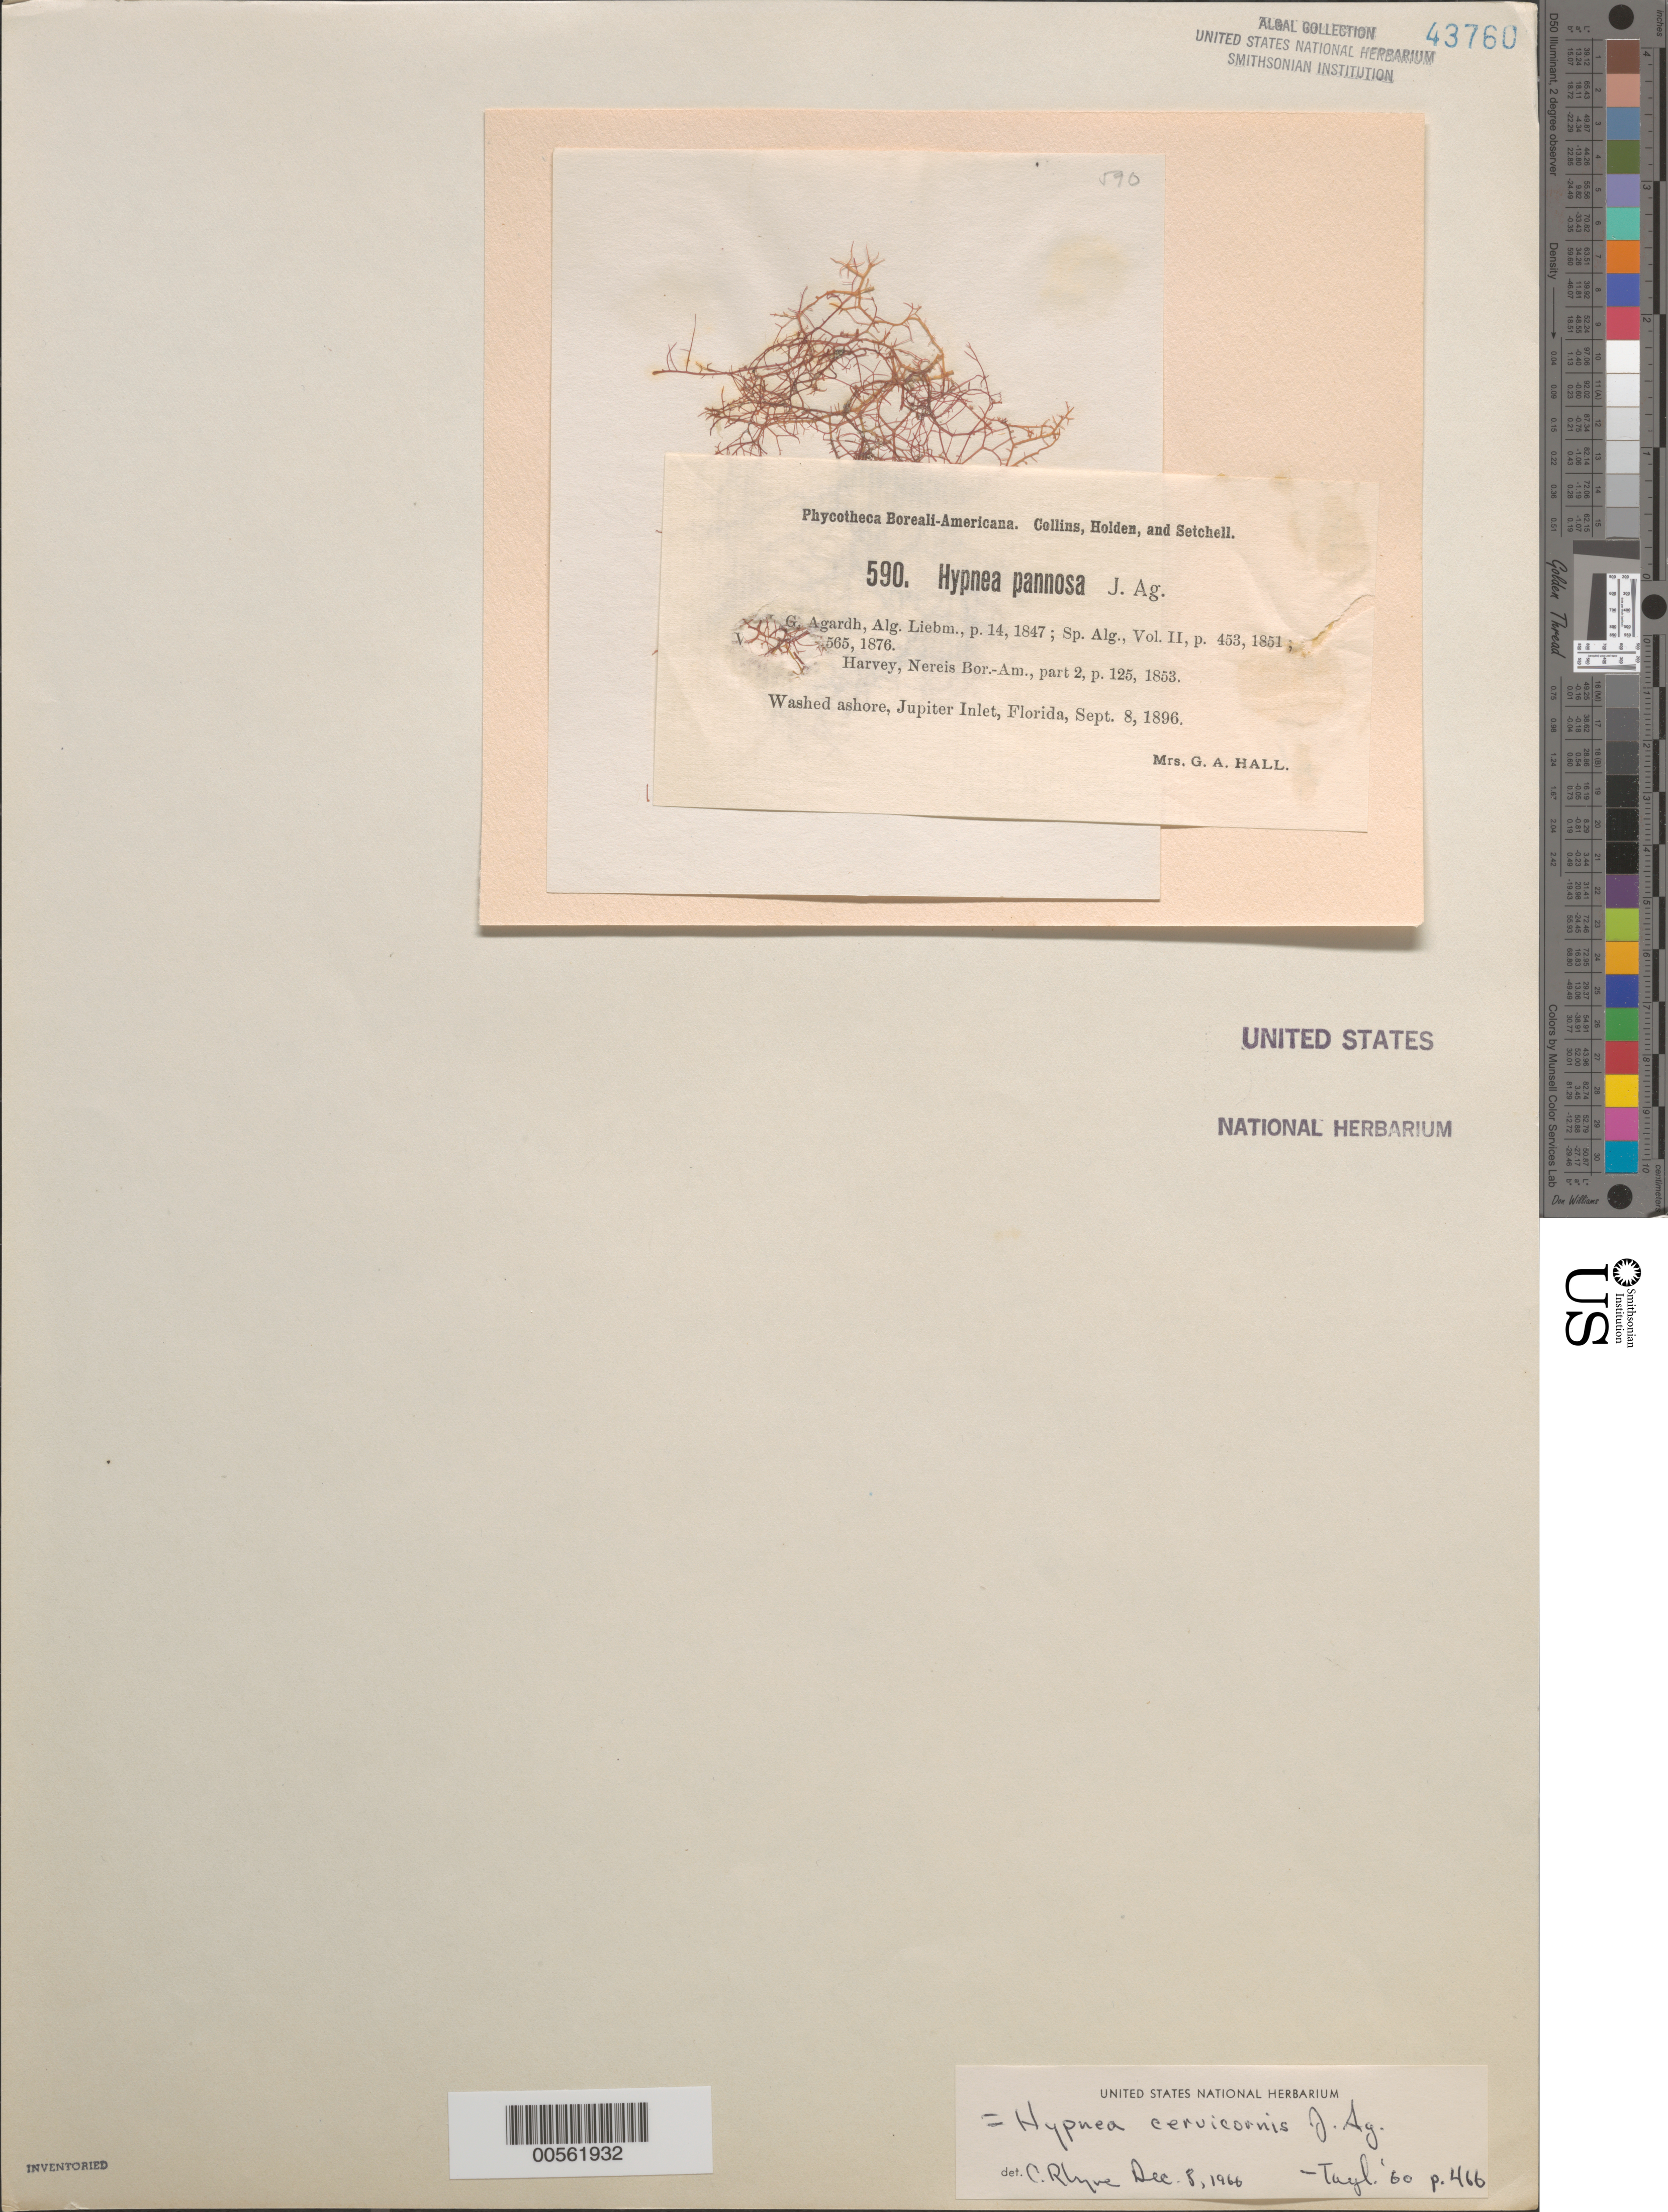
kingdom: Plantae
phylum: Rhodophyta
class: Florideophyceae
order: Gigartinales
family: Cystocloniaceae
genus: Hypnea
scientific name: Hypnea cervicornis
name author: J. Agardh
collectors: Mrs. Hall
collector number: PB-A 590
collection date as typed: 08 Sep 1896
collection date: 1896-09-08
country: United States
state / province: Florida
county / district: Palm Beach County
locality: Jupiter Inlet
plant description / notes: Collins, Holden & Setchell, Phycotheca Boreali-Americana, as Hypnea pannosa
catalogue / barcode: US 43760